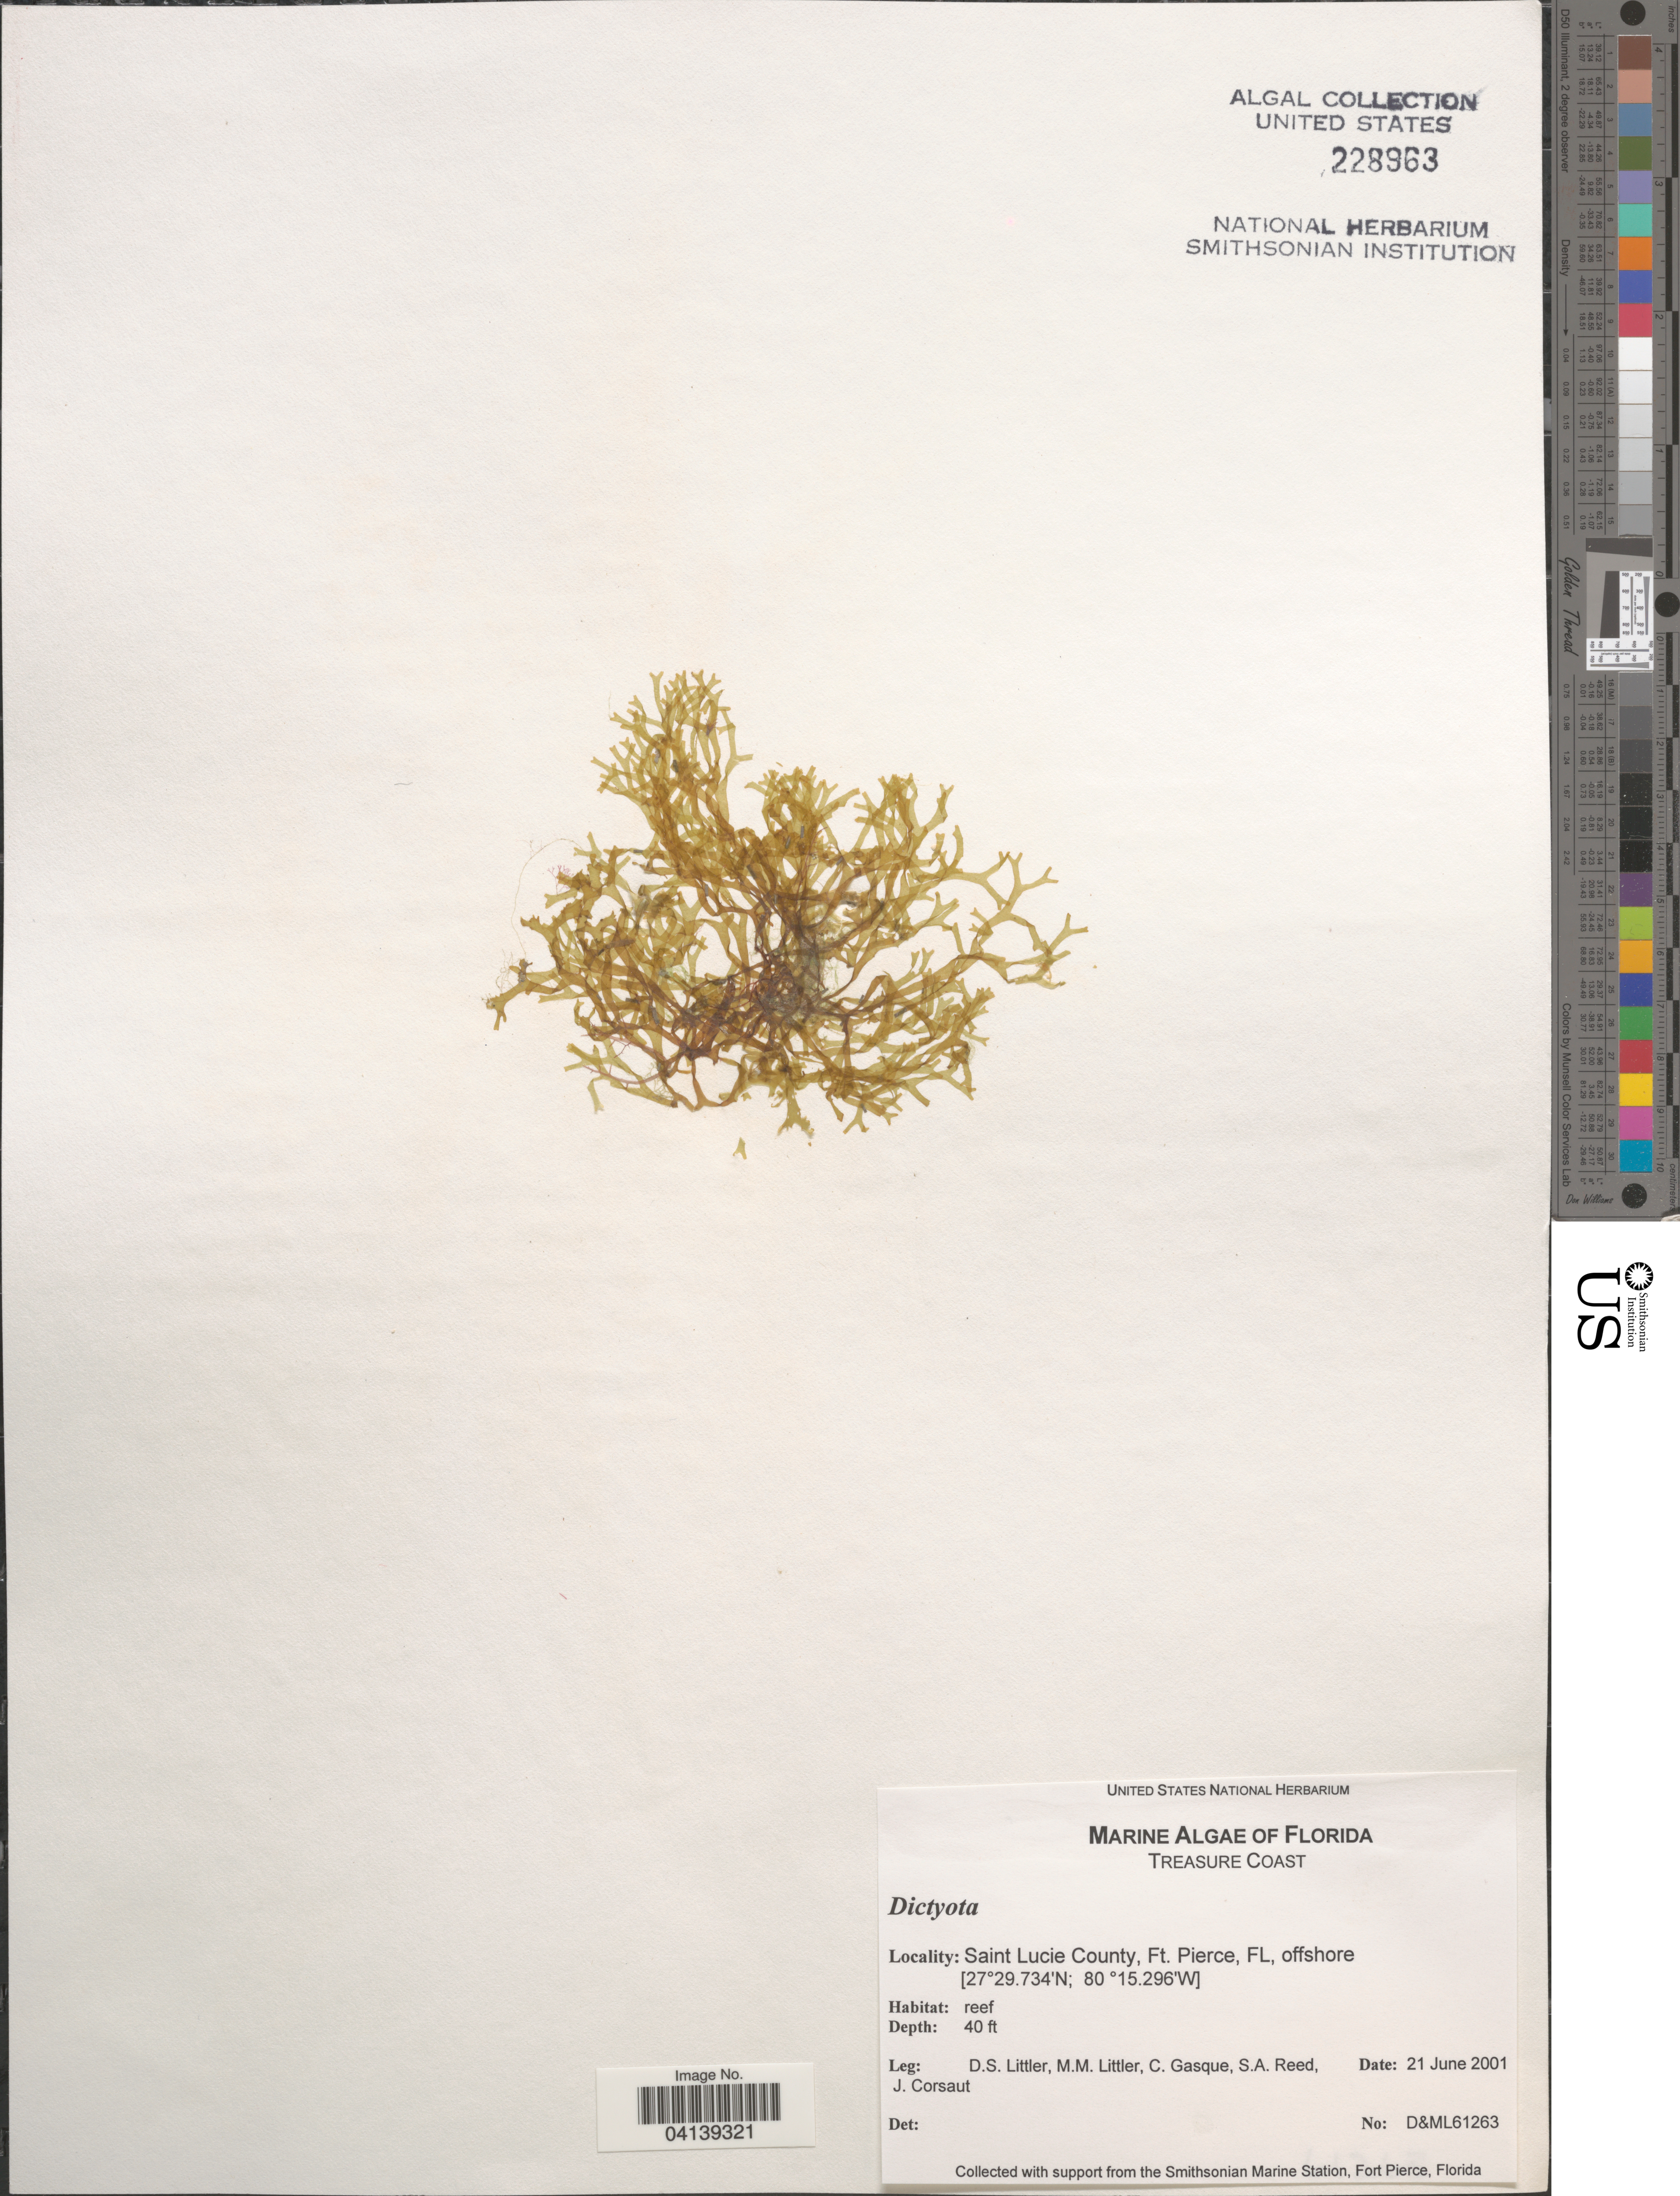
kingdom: Chromista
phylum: Ochrophyta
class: Phaeophyceae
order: Dictyotales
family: Dictyotaceae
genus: Dictyota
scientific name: Dictyota sp.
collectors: D. S. Littler, C. Gasque, S. Reed & J. Corsaut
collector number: D&ML61263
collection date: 2001-06-21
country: United States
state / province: Florida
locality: Treasure Coast. Saint Lucie County, Ft. Fierce, offshore.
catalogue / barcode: US 228963